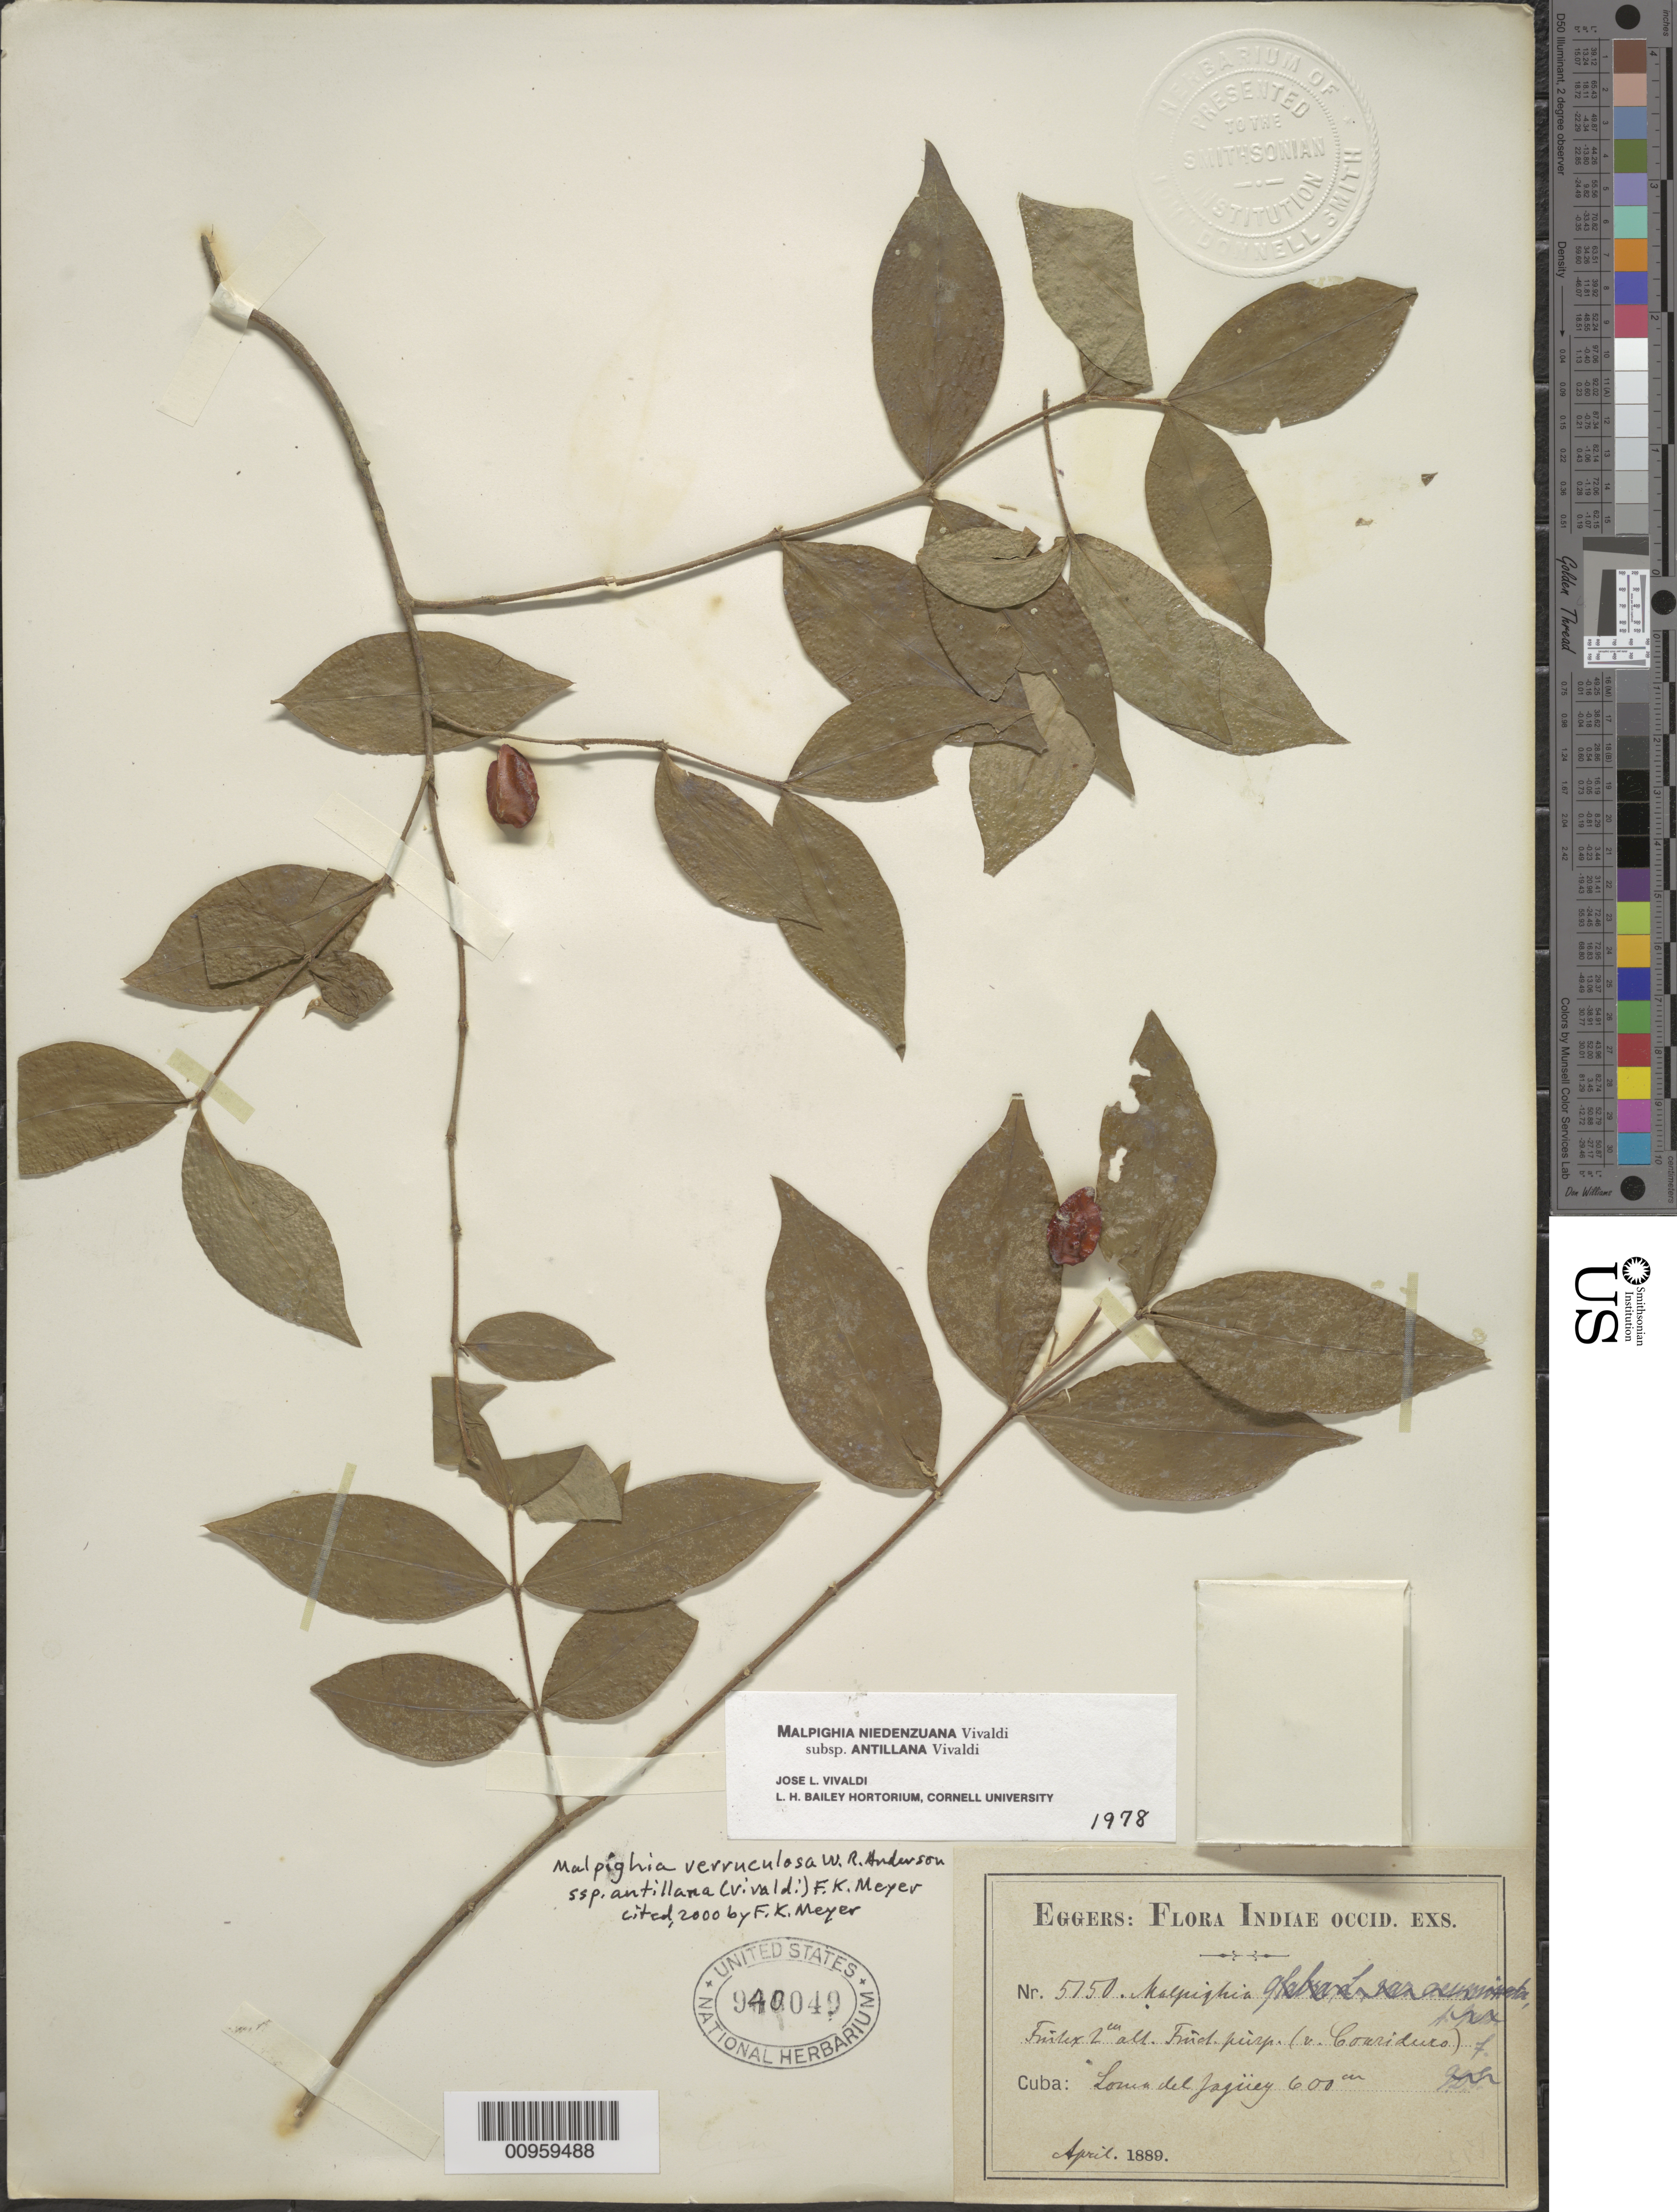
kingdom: Plantae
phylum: Tracheophyta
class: Magnoliopsida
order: Malpighiales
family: Malpighiaceae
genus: Malpighia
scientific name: Malpighia verruculosa subsp. antillana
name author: (Vivaldi) F.K. Mey.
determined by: Meyer, F. K.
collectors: H. F. A. von Eggers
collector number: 5750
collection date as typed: Apr 1889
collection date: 1889-04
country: Cuba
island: Cuba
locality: Loma del Jagüey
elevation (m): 600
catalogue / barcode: US 940049